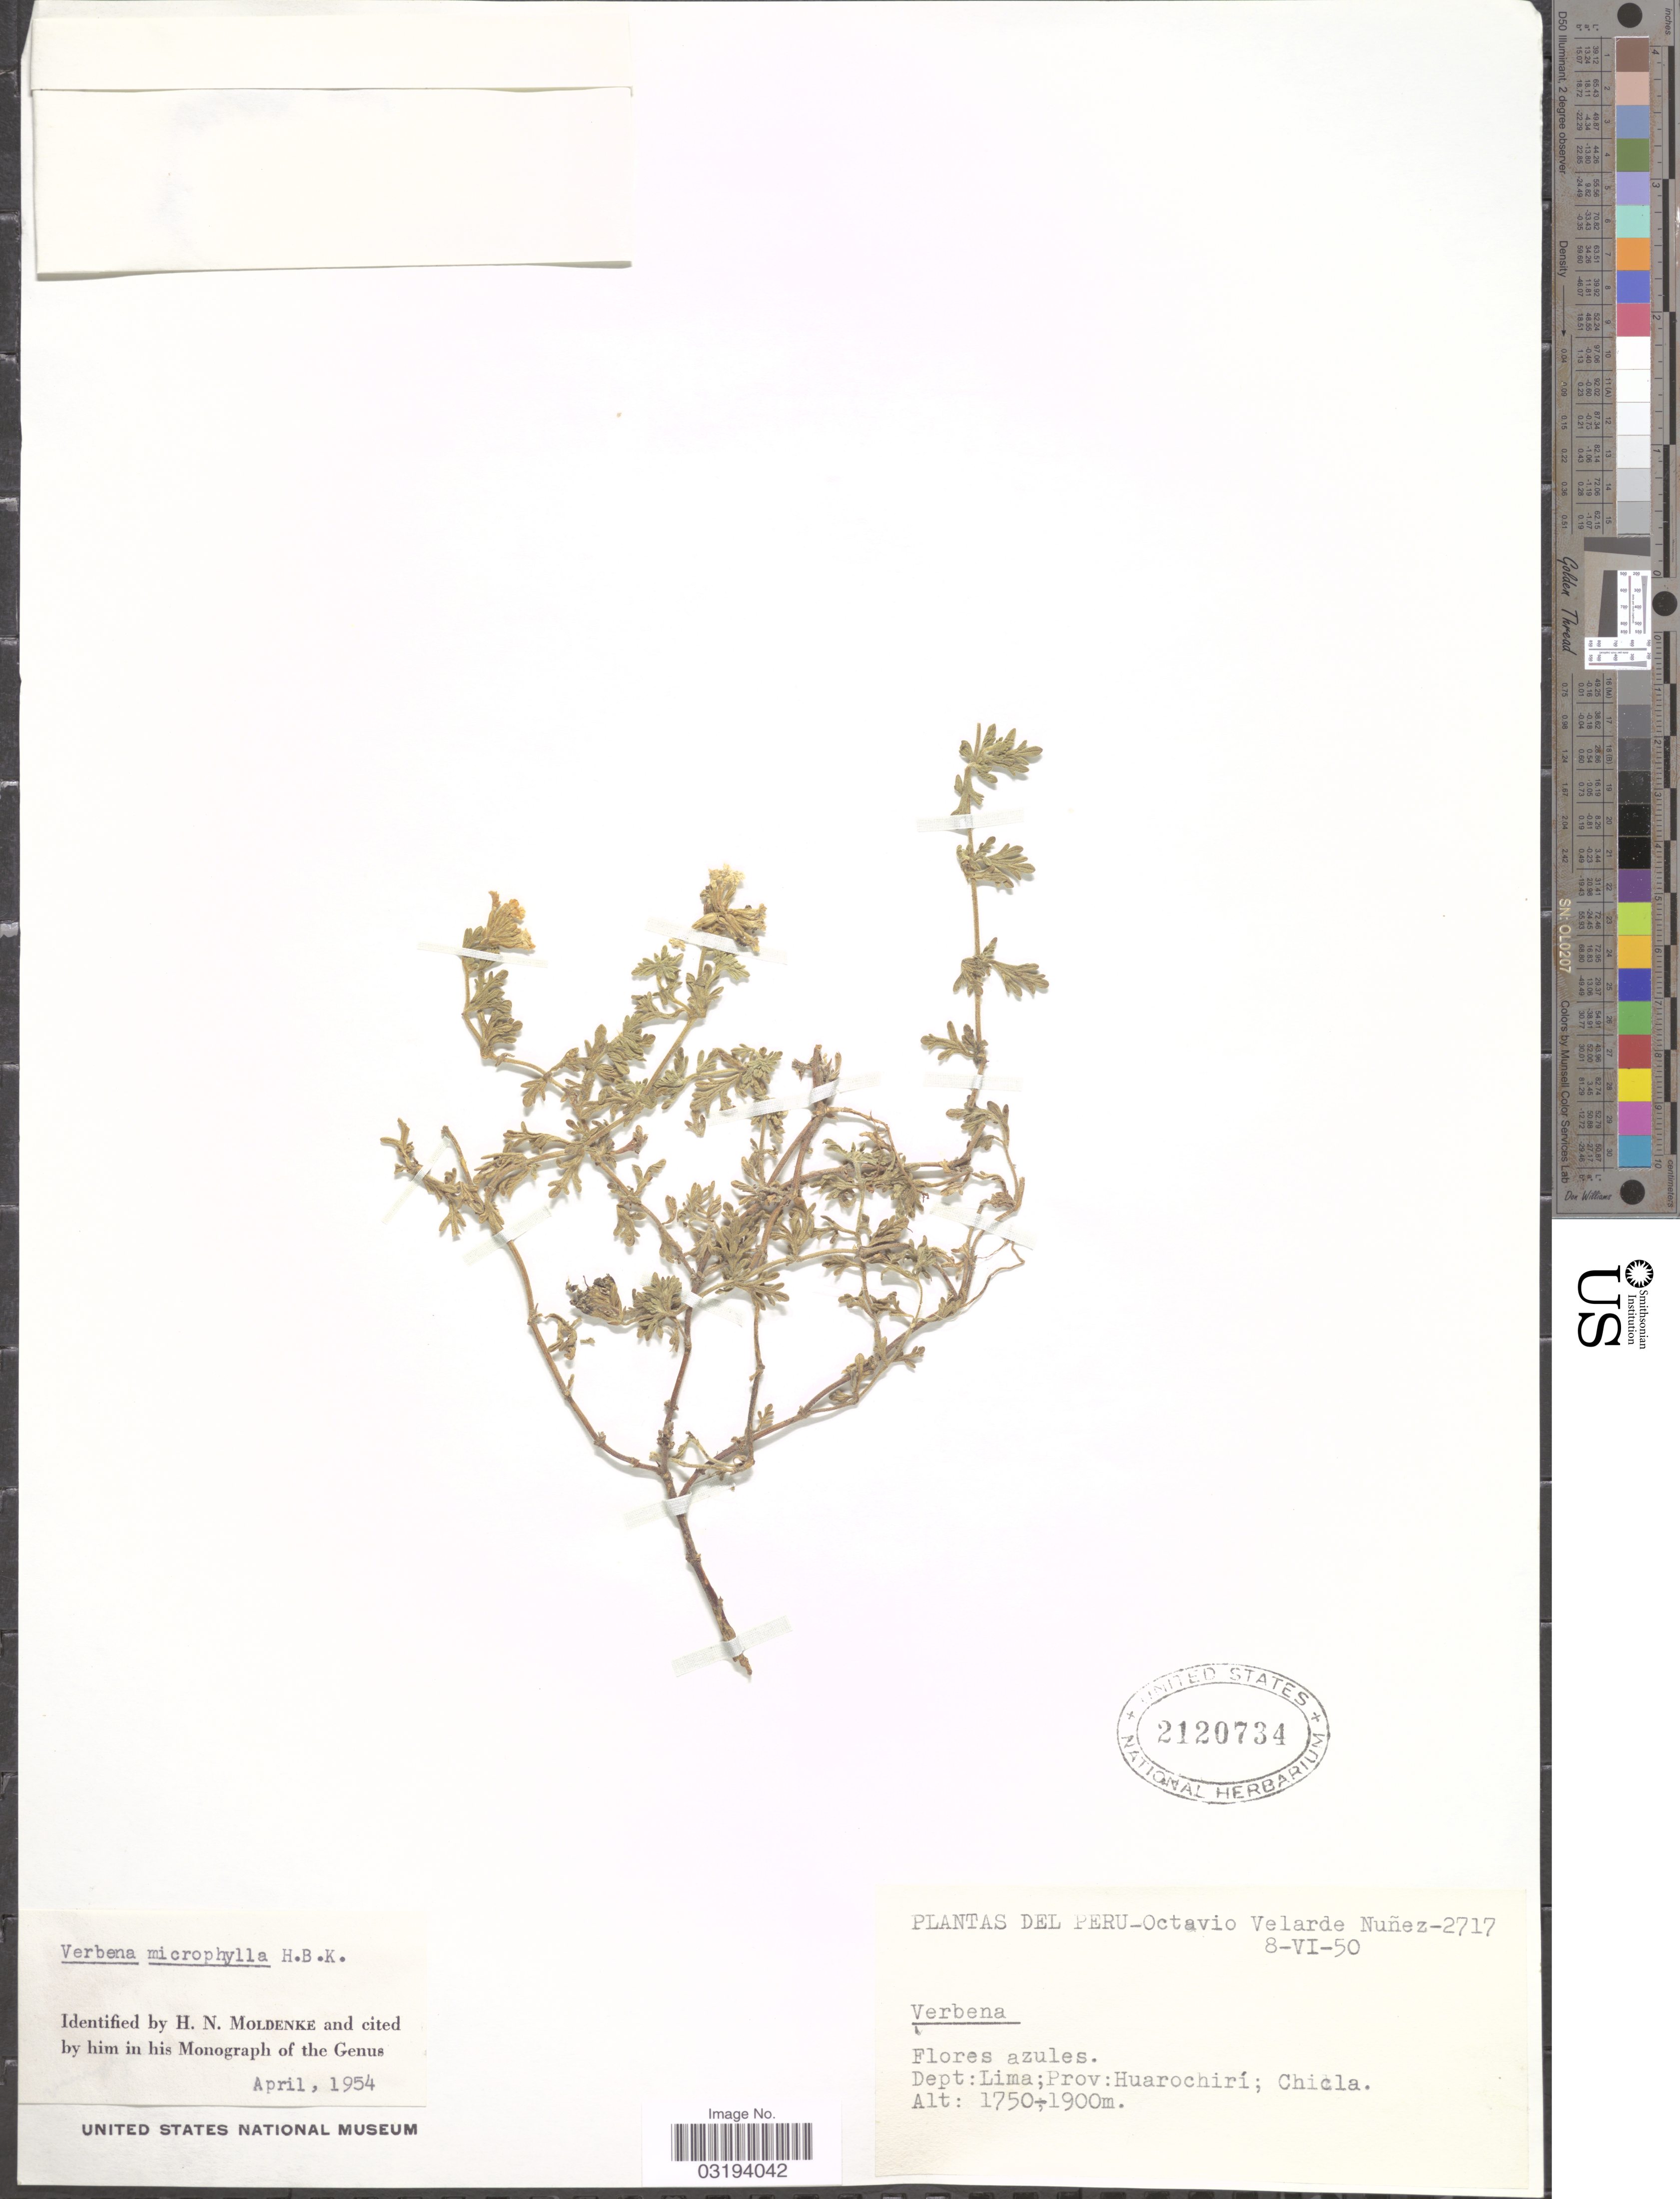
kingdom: Plantae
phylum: Tracheophyta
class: Magnoliopsida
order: Lamiales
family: Verbenaceae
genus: Verbena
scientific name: Verbena microphylla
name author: Kunth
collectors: O. Nuñez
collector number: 2717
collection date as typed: Transcribed d/m/y: 8/6/50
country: Peru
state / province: Lima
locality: Dept: Lima; Prov. Huarochirí; Chicla.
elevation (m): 1750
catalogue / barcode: US 2120734